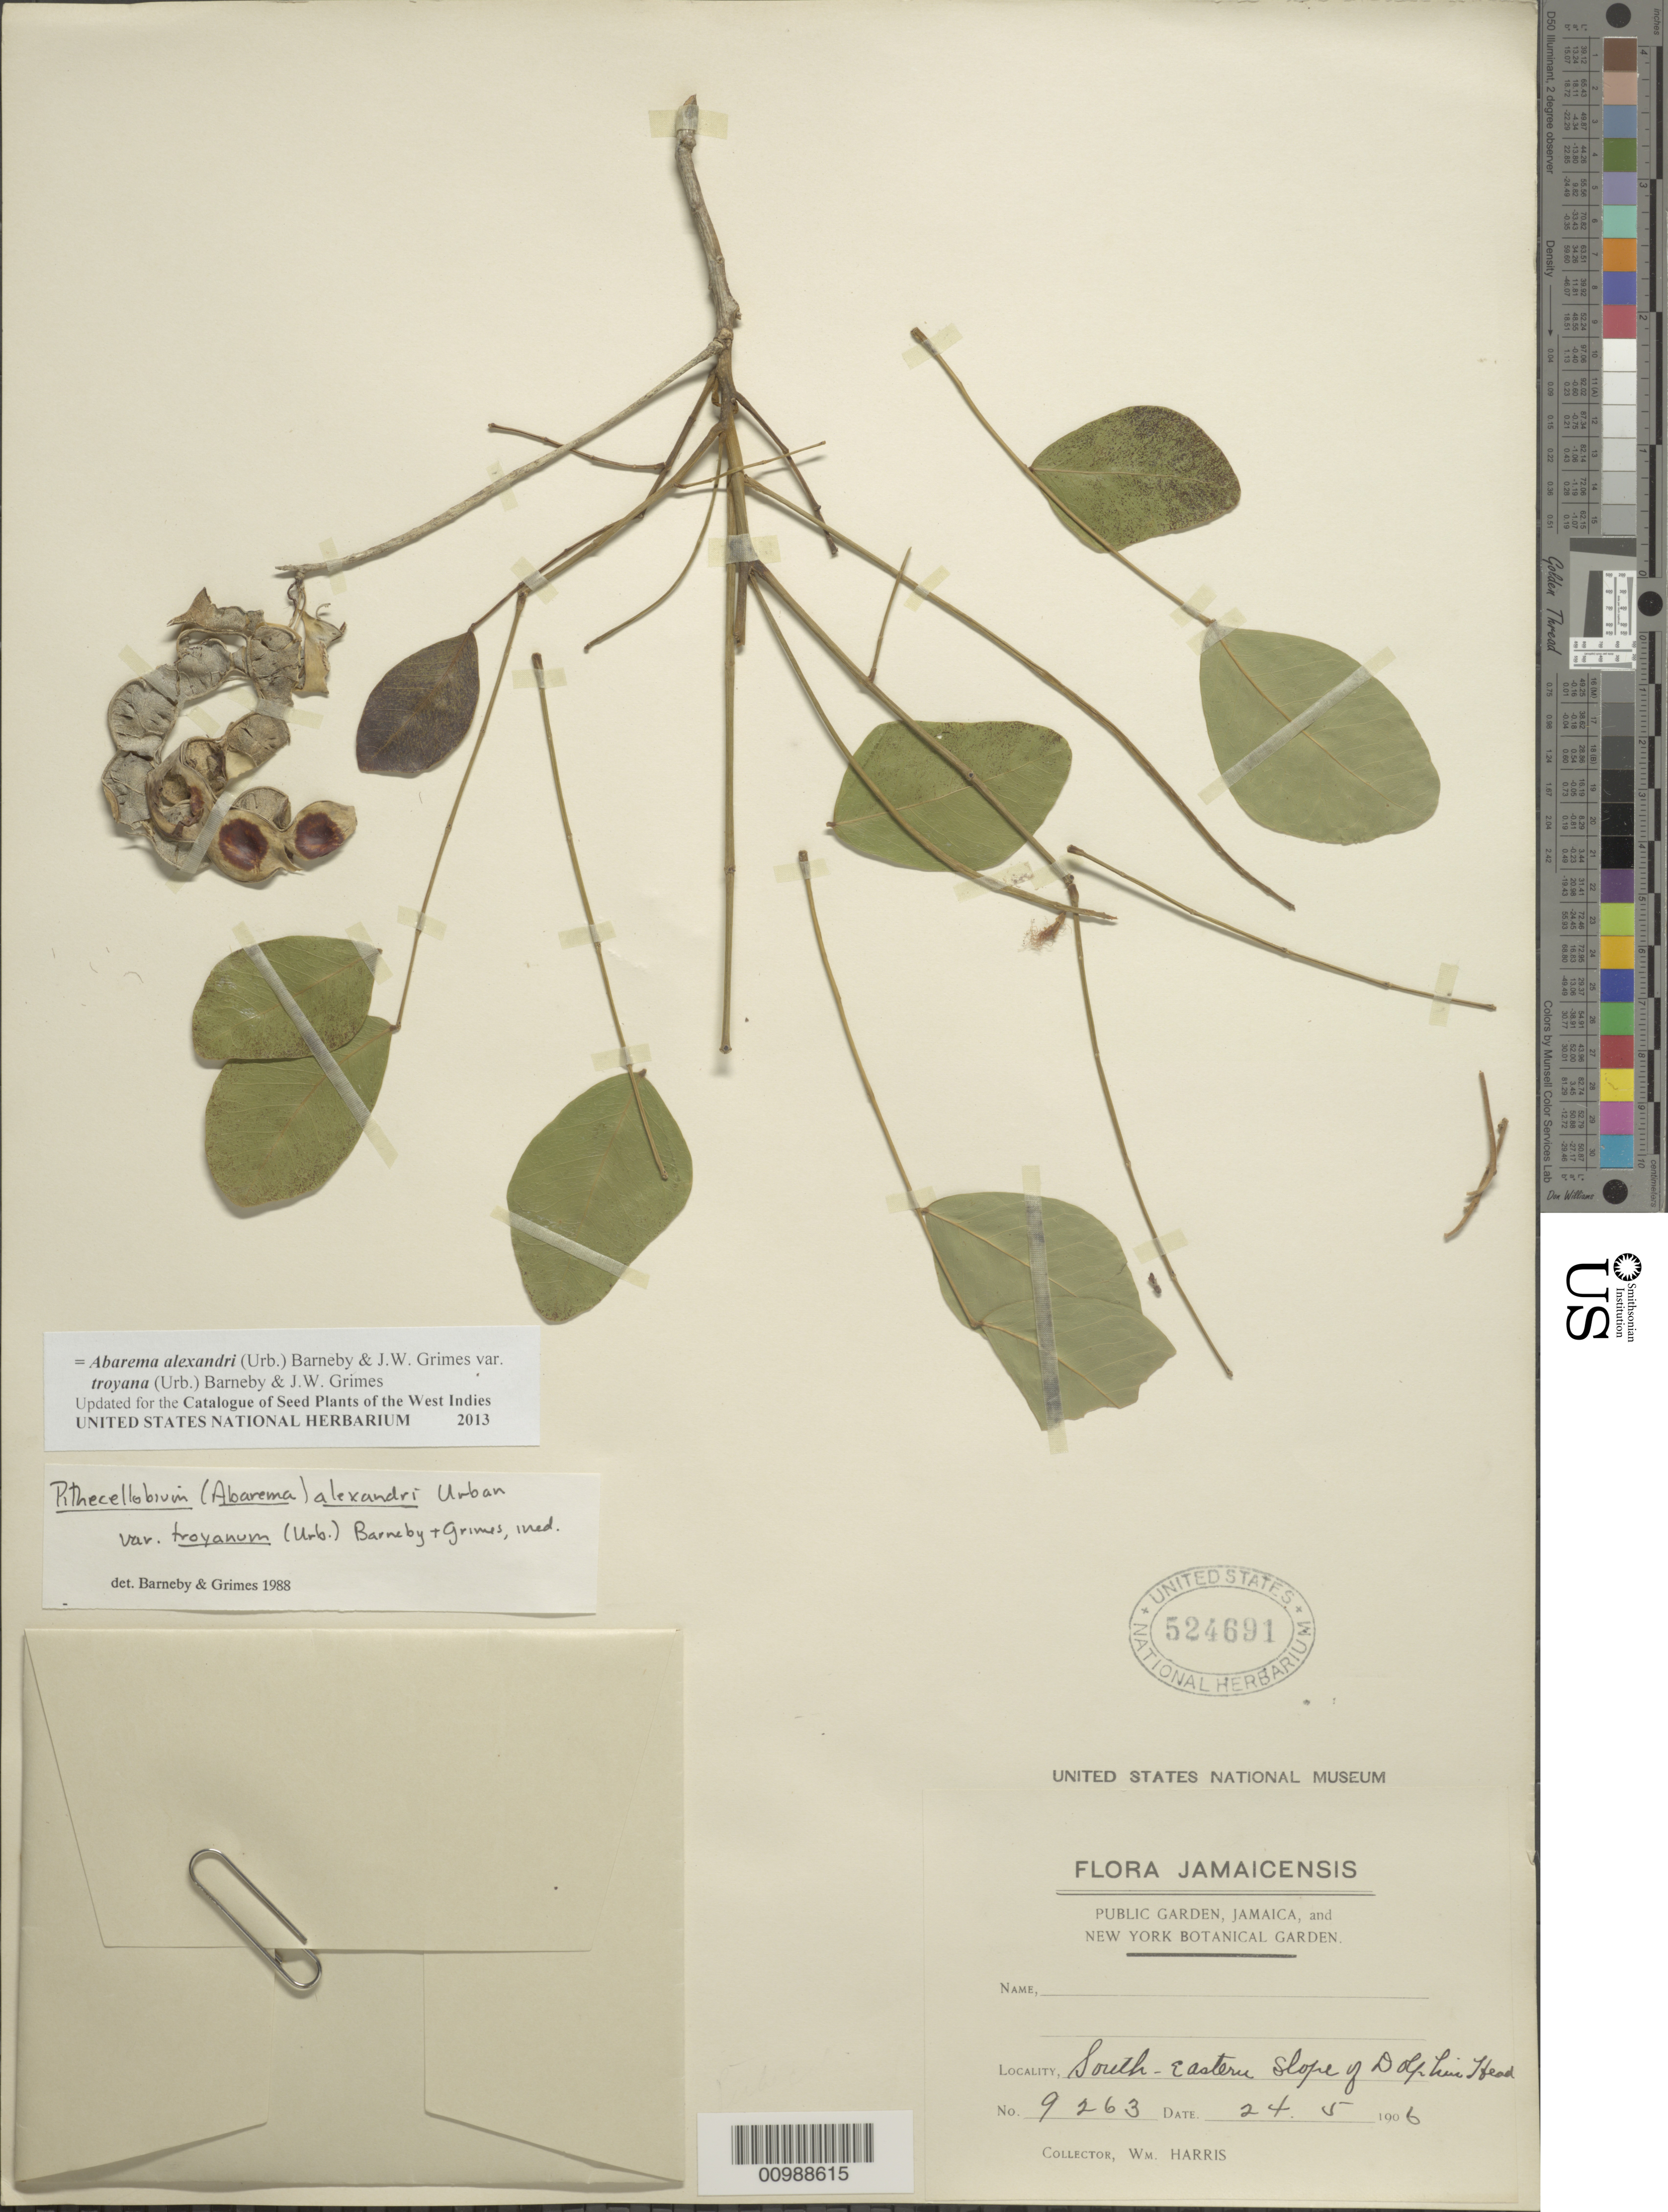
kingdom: Plantae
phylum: Tracheophyta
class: Magnoliopsida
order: Fabales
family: Fabaceae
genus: Jupunba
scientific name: Jupunba troyana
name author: (Urb.) Britton & Rose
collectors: W. H. Harris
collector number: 9263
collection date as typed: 24 May 1906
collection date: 1906-05-24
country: Jamaica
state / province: Hanover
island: Jamaica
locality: Hanover; SE slope of Dolphin Head.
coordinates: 0 N, 0 E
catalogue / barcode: US 524691